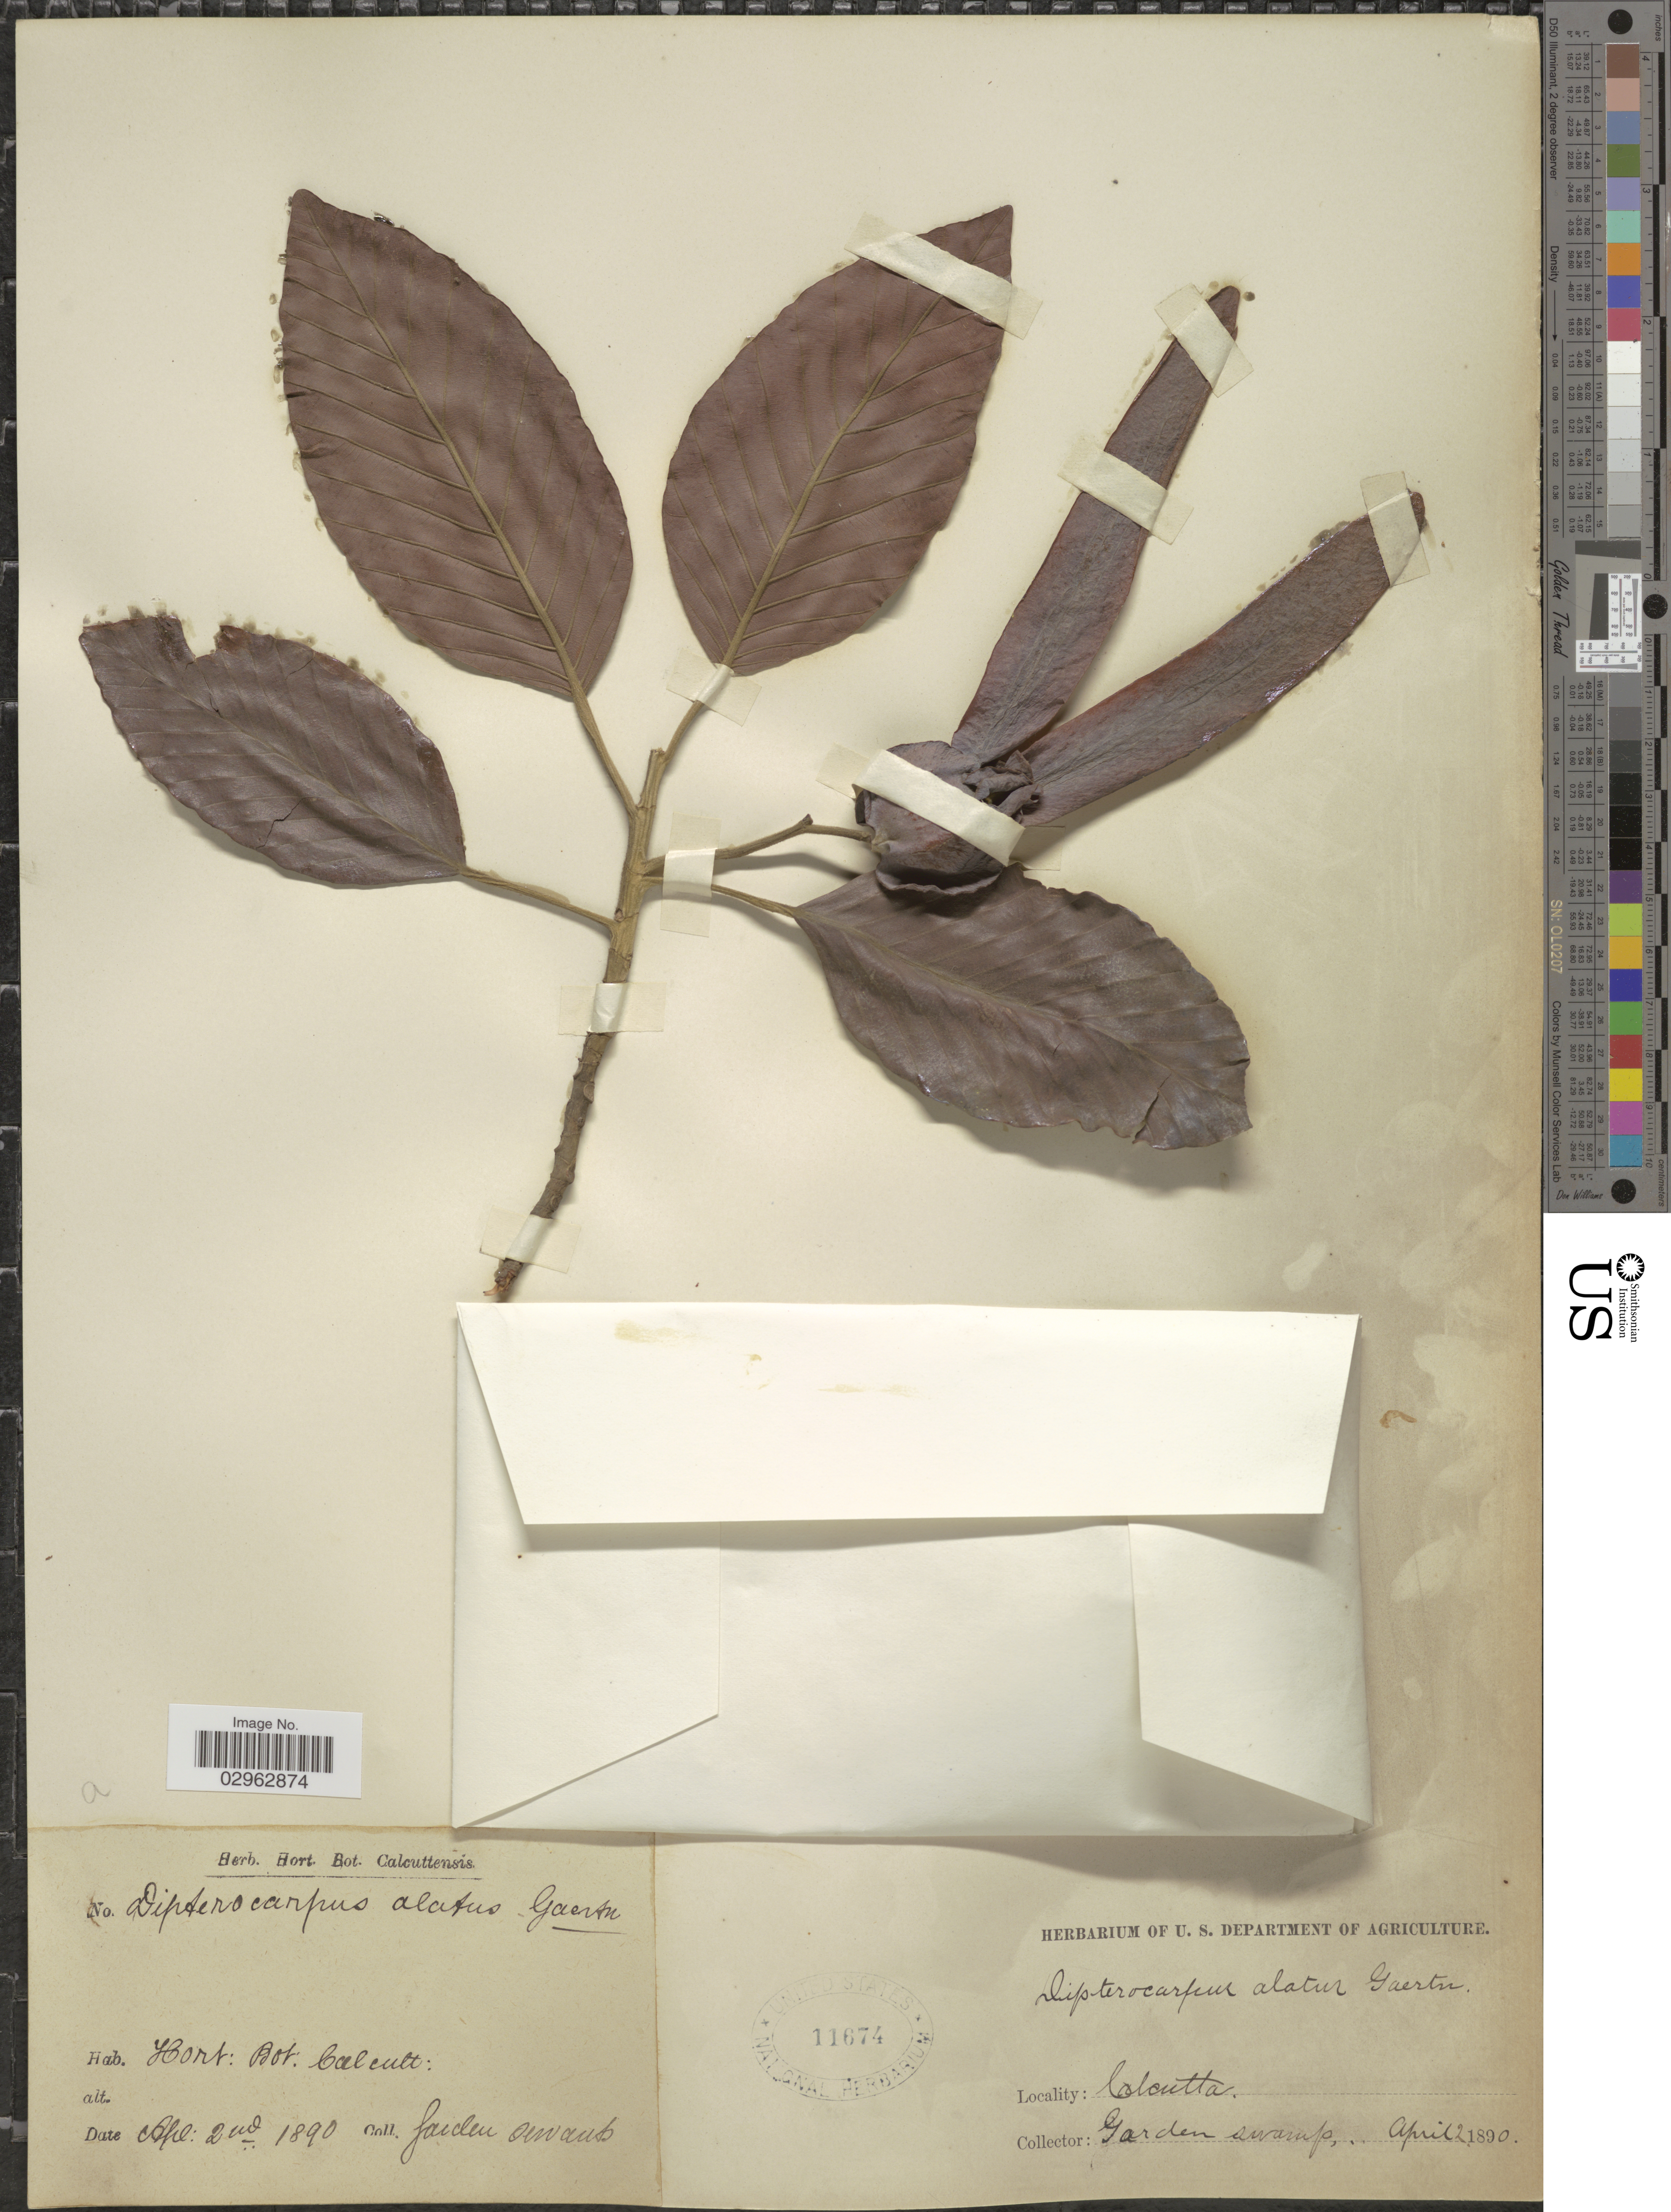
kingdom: Plantae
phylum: Tracheophyta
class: Magnoliopsida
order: Malvales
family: Dipterocarpaceae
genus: Dipterocarpus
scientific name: Dipterocarpus alatus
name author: Roxb.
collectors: Calcutta Botanic Garden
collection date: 1890-04-02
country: India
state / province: West Bengal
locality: Calcutta. Hort. Bot. Calcutt.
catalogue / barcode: US 11674